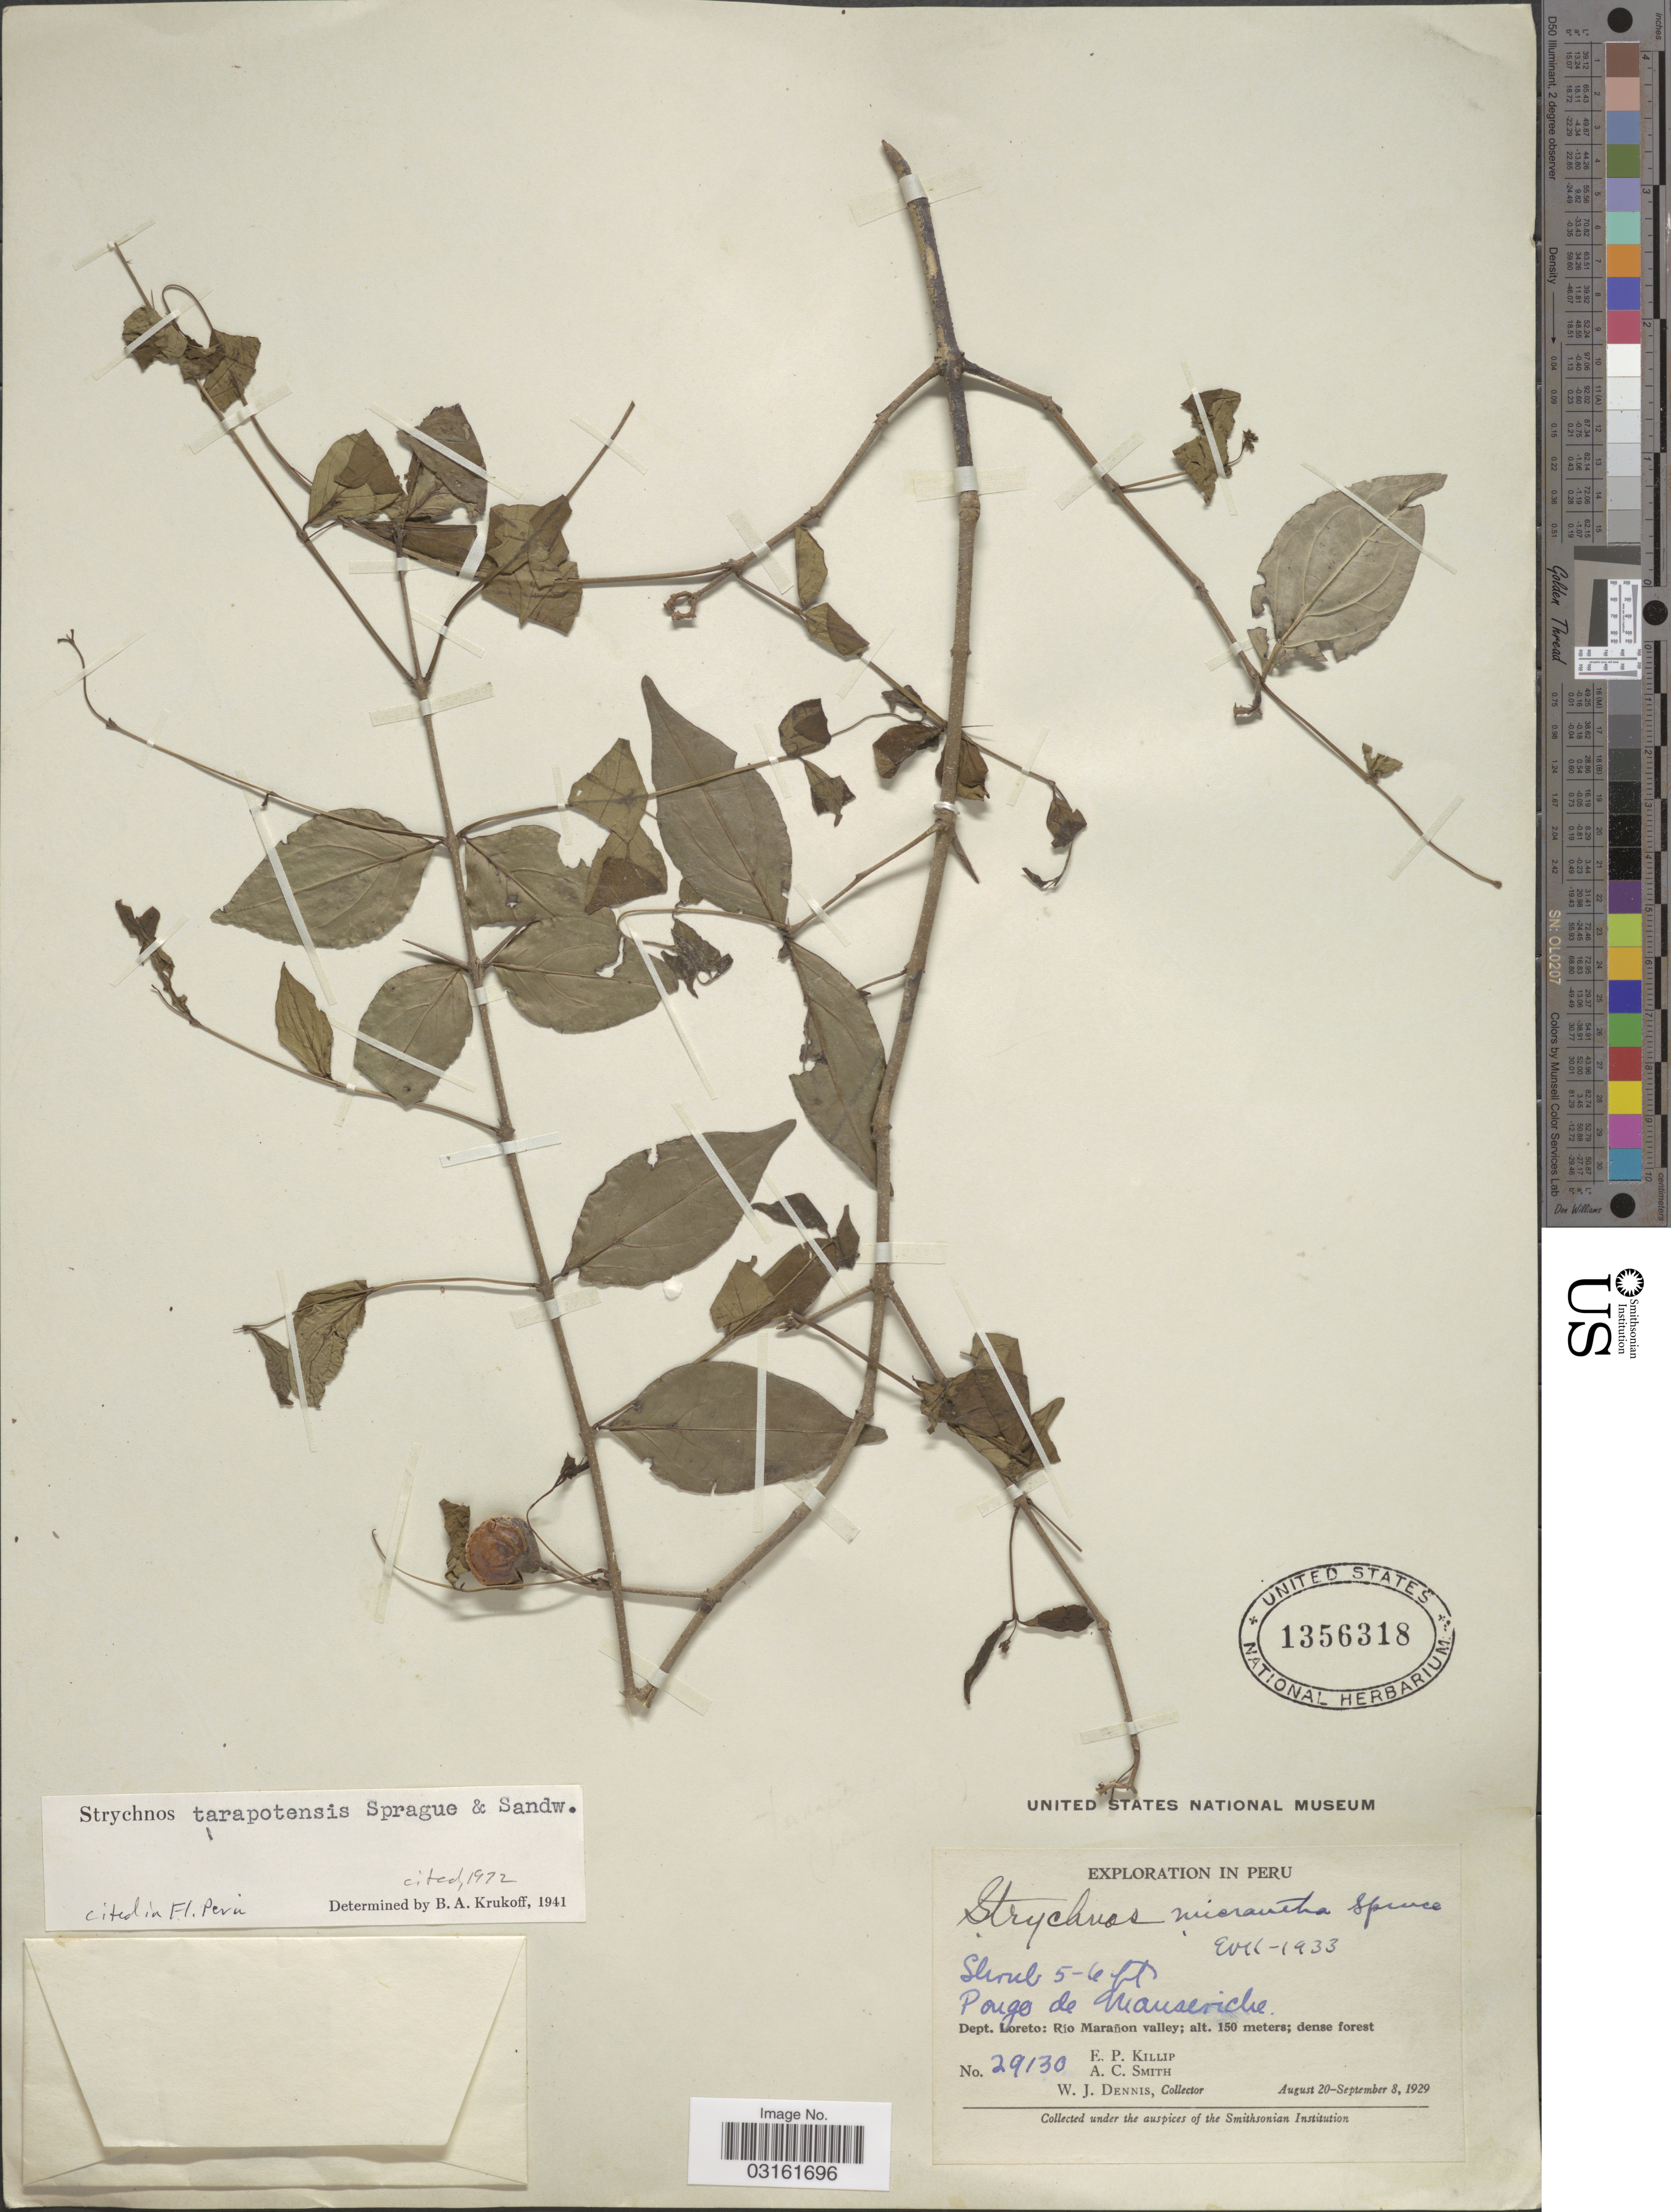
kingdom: Plantae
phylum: Tracheophyta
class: Magnoliopsida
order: Gentianales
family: Loganiaceae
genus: Strychnos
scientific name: Strychnos tarapotensis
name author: Sprague & Sandwith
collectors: E. P. Killip, A. C. Smith & W. J. Dennis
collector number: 29130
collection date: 1929-08-20/1929-09-08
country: Peru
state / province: Loreto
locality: Pongo de Manseriche. Dept. Loreto: Rio Marañon valley.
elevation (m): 150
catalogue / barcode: US 1356318